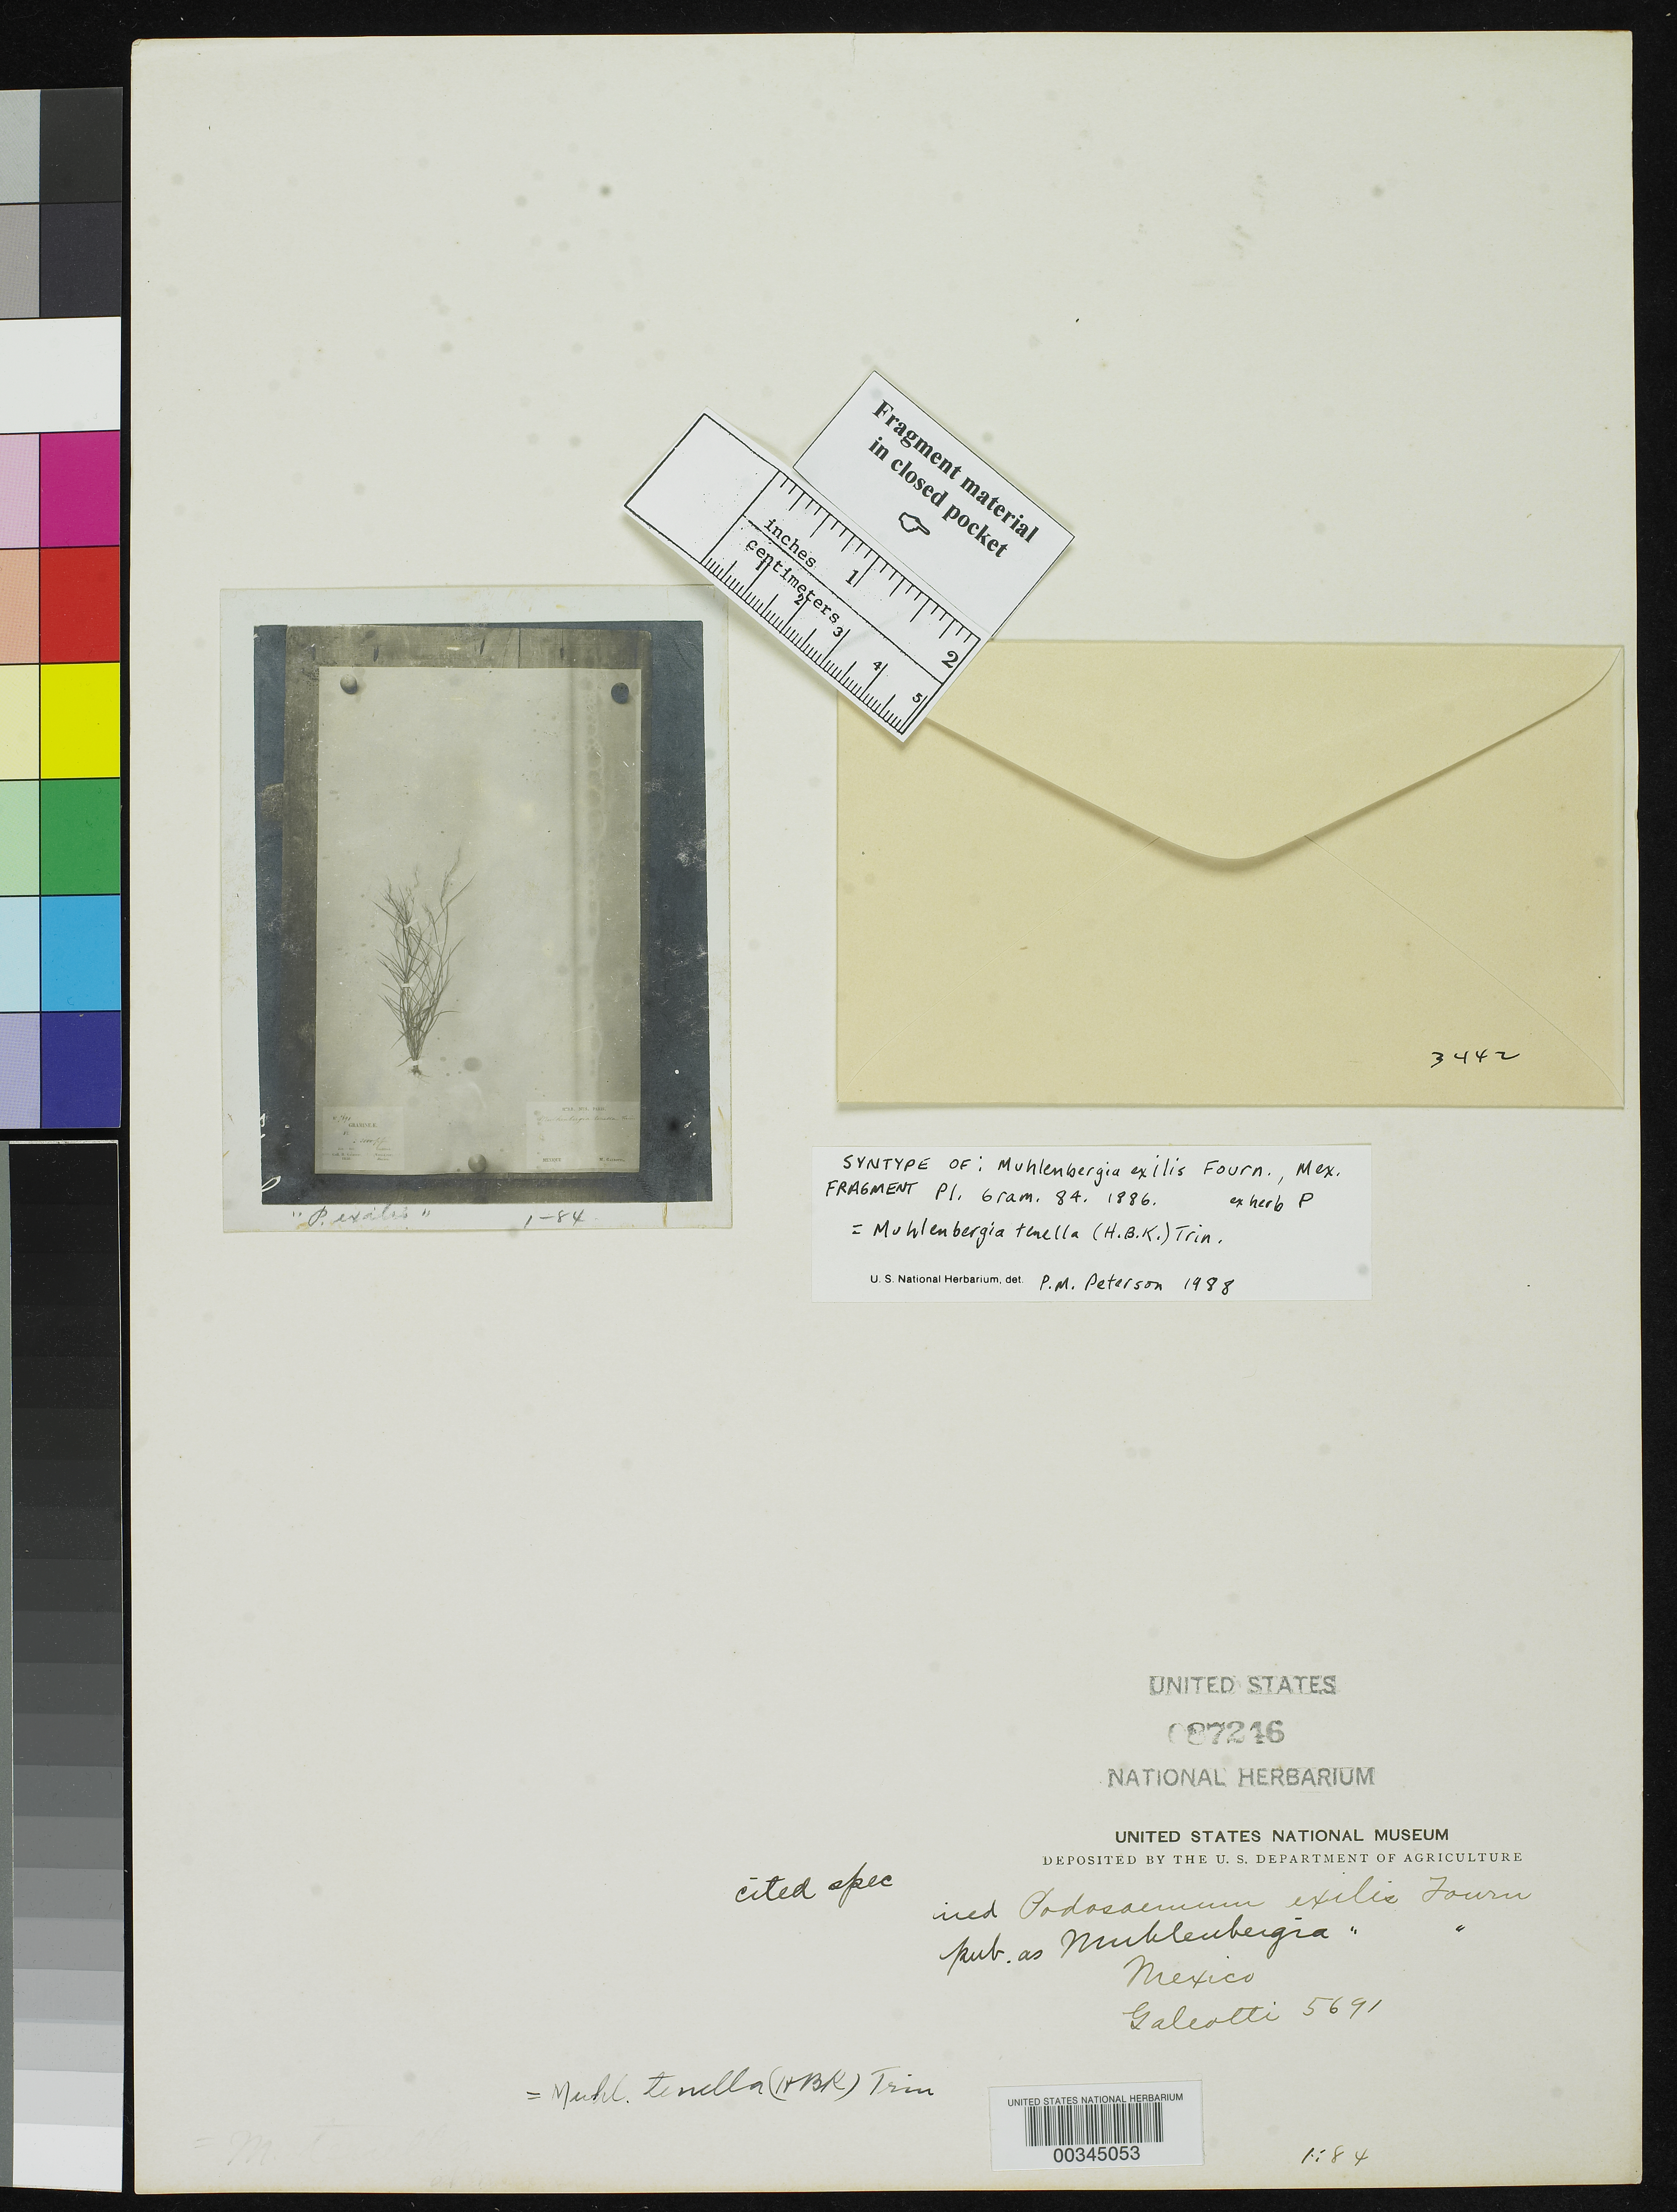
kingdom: Plantae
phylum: Tracheophyta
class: Liliopsida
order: Poales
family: Poaceae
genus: Muhlenbergia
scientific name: Muhlenbergia exilis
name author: E. Fourn.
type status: Type Fragment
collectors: H. G. Galeotti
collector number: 5691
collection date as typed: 1840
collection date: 1840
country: Mexico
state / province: Veracruz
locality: Cordillera.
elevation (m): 914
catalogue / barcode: US 87246